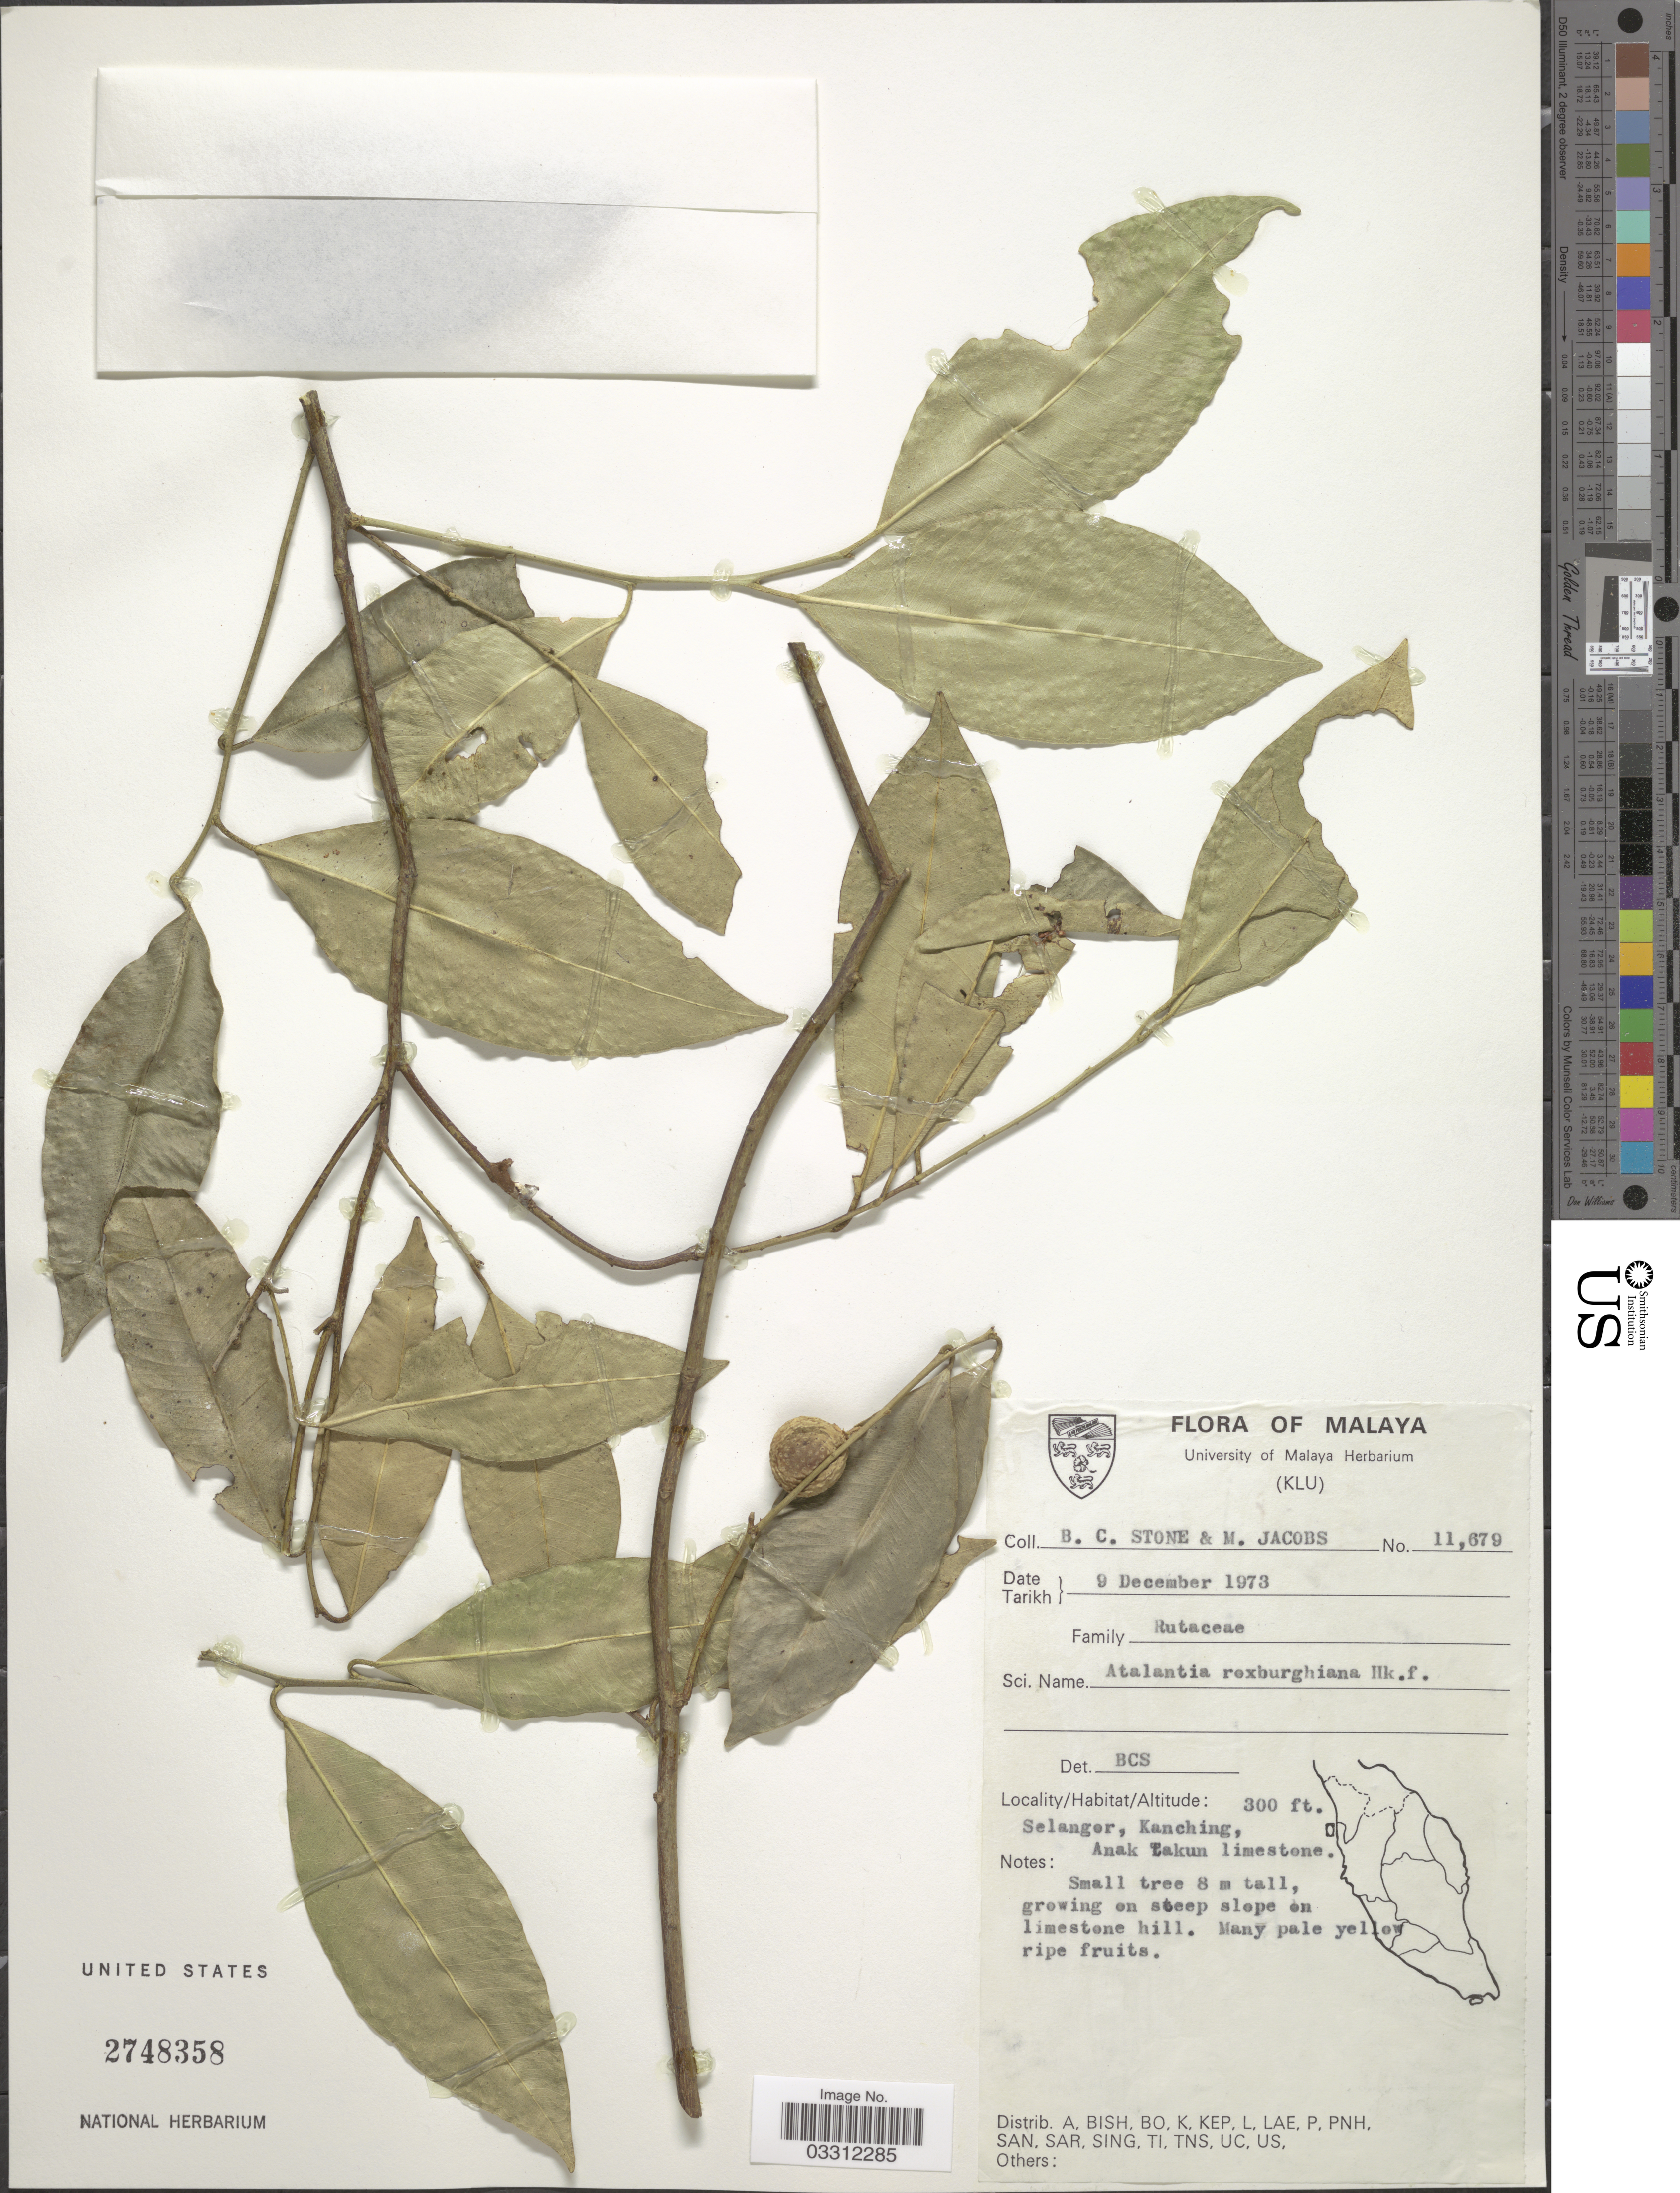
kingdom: Plantae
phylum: Tracheophyta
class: Magnoliopsida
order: Sapindales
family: Rutaceae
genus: Atalantia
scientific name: Atalantia roxburghii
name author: Oliv.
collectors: B. C. Stone & M. Jacobs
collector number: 11679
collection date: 1973-12-09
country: Malaysia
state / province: Selangor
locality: Malaya, Kanching, Anak Takun limestone.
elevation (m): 91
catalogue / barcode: US 2748358